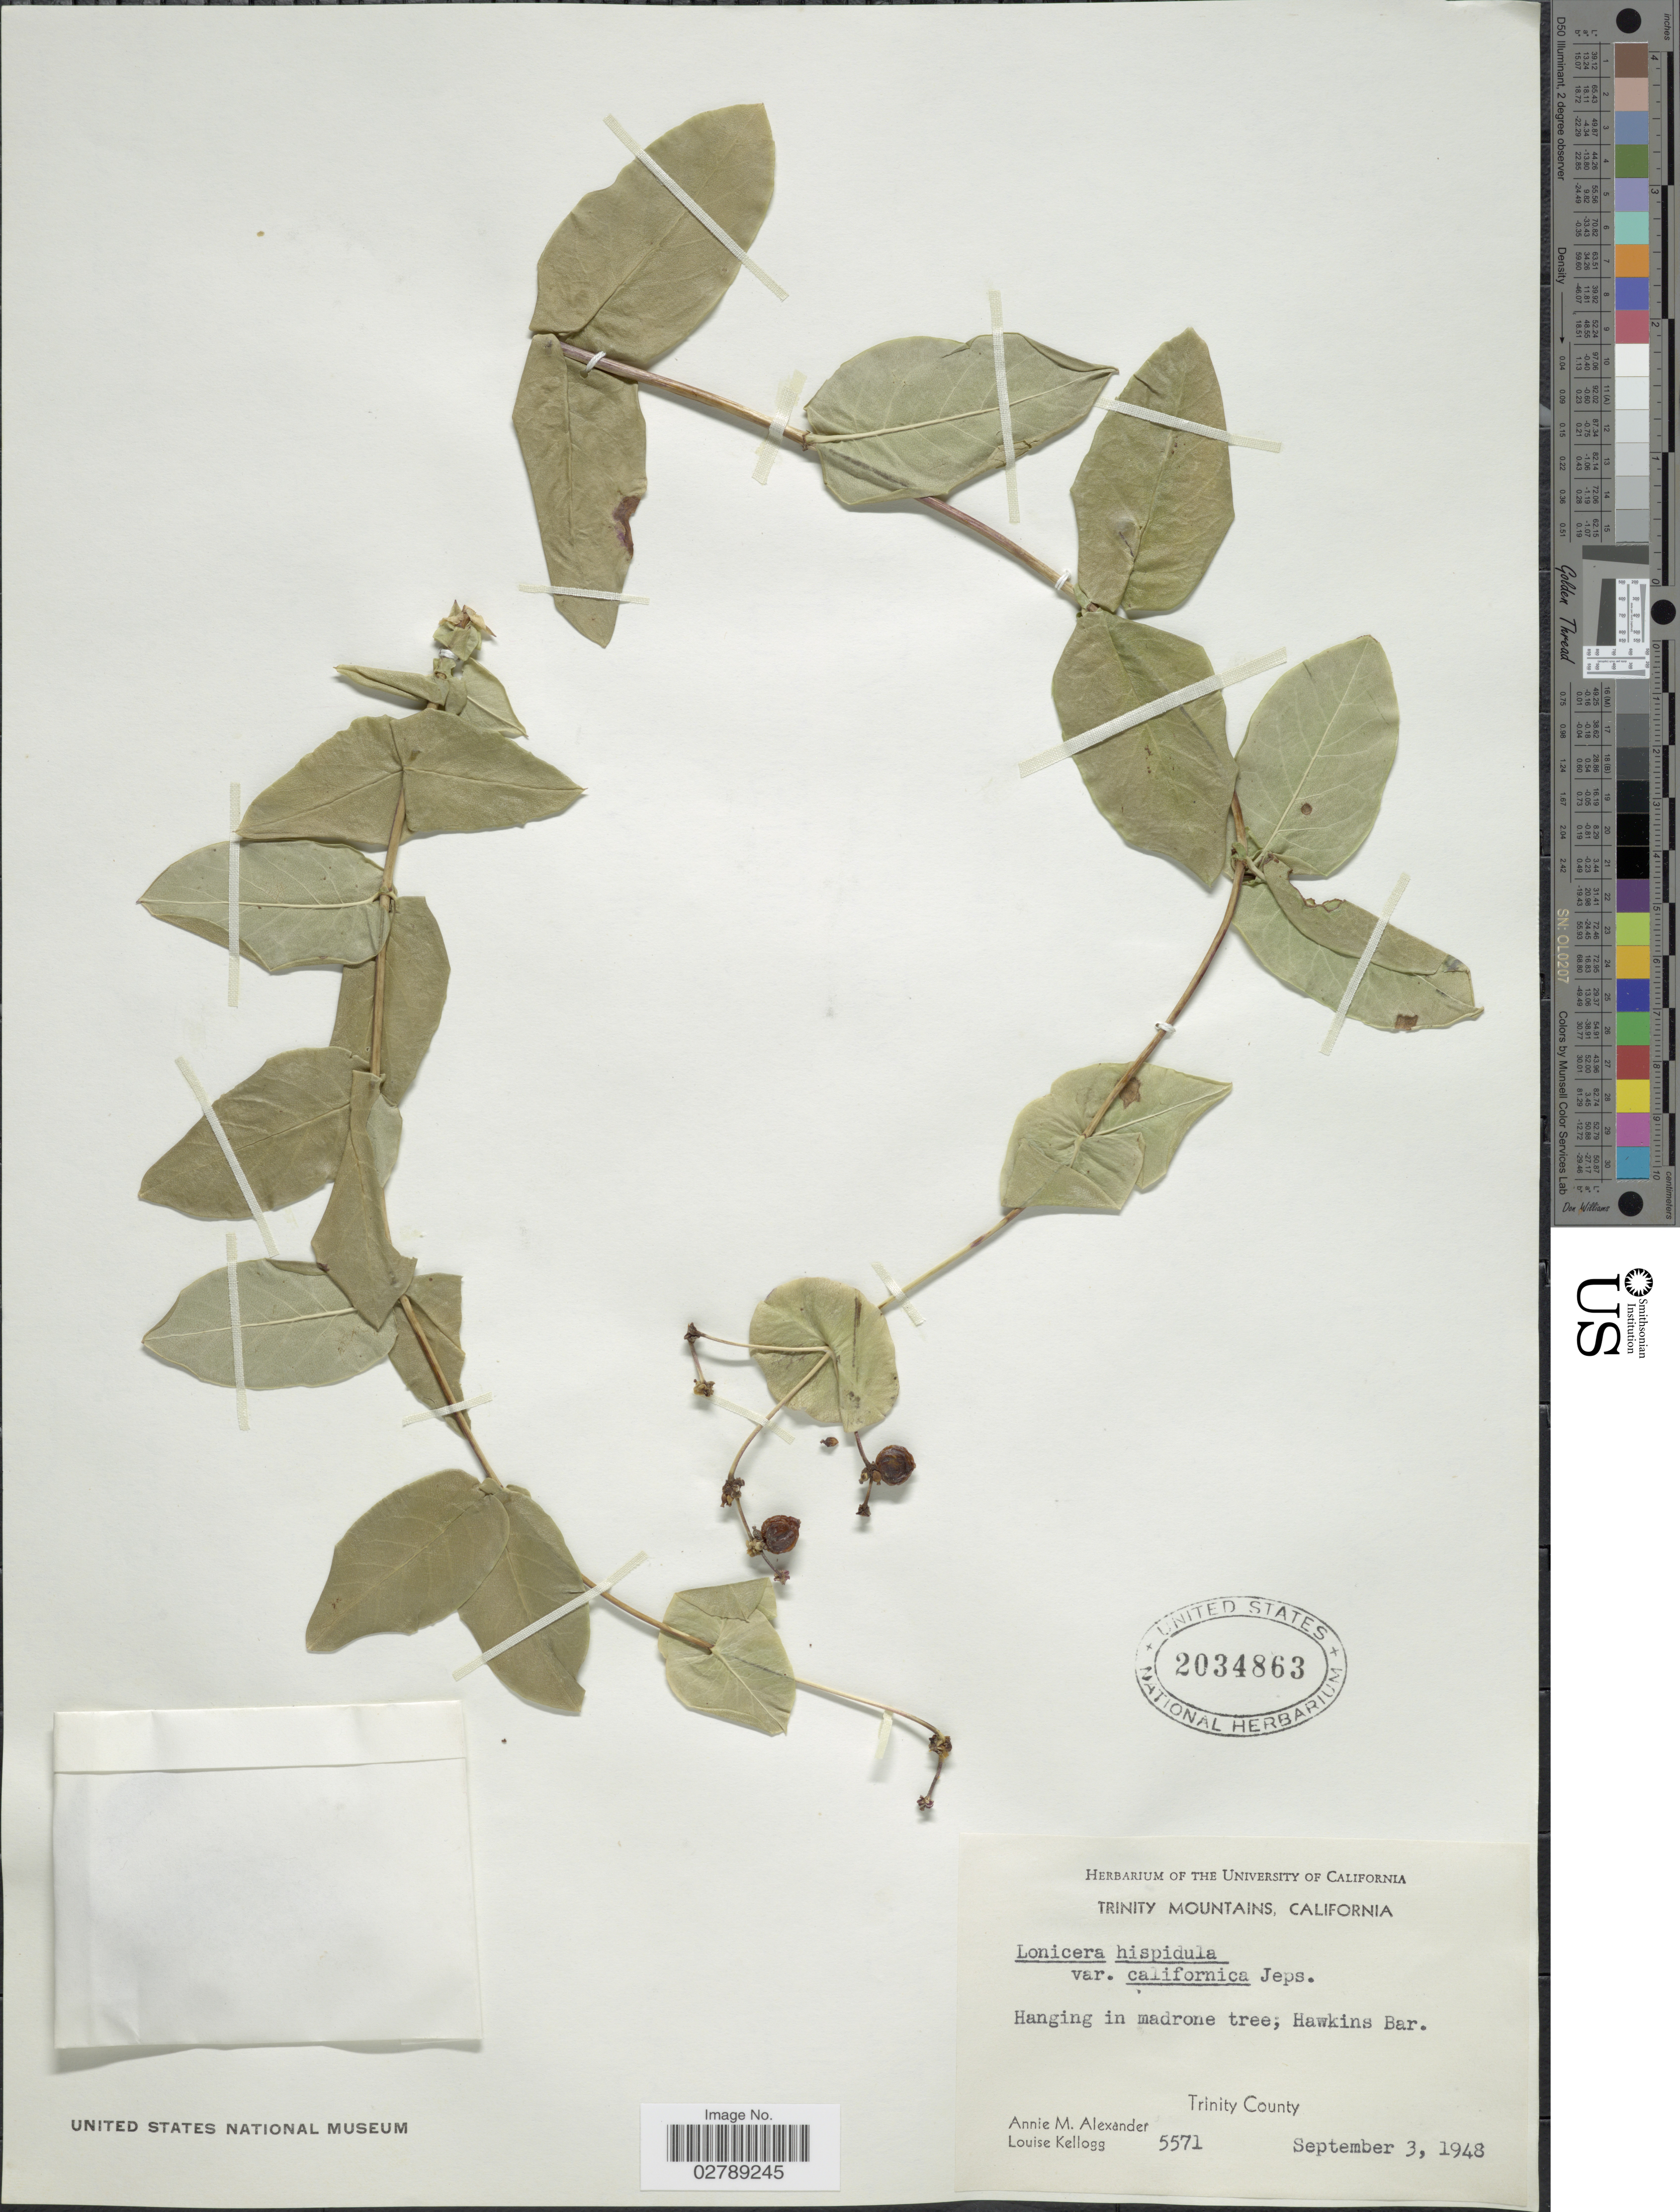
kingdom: Plantae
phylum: Tracheophyta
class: Magnoliopsida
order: Dipsacales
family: Caprifoliaceae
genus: Lonicera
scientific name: Lonicera hispidula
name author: Douglas ex Lindl.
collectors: A. M. Alexander & L. Kellogg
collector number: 5571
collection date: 1948-09-03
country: United States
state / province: California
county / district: Trinity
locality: Trinity Mountains. Hawkins Bar. Trinity County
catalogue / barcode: US 2034863